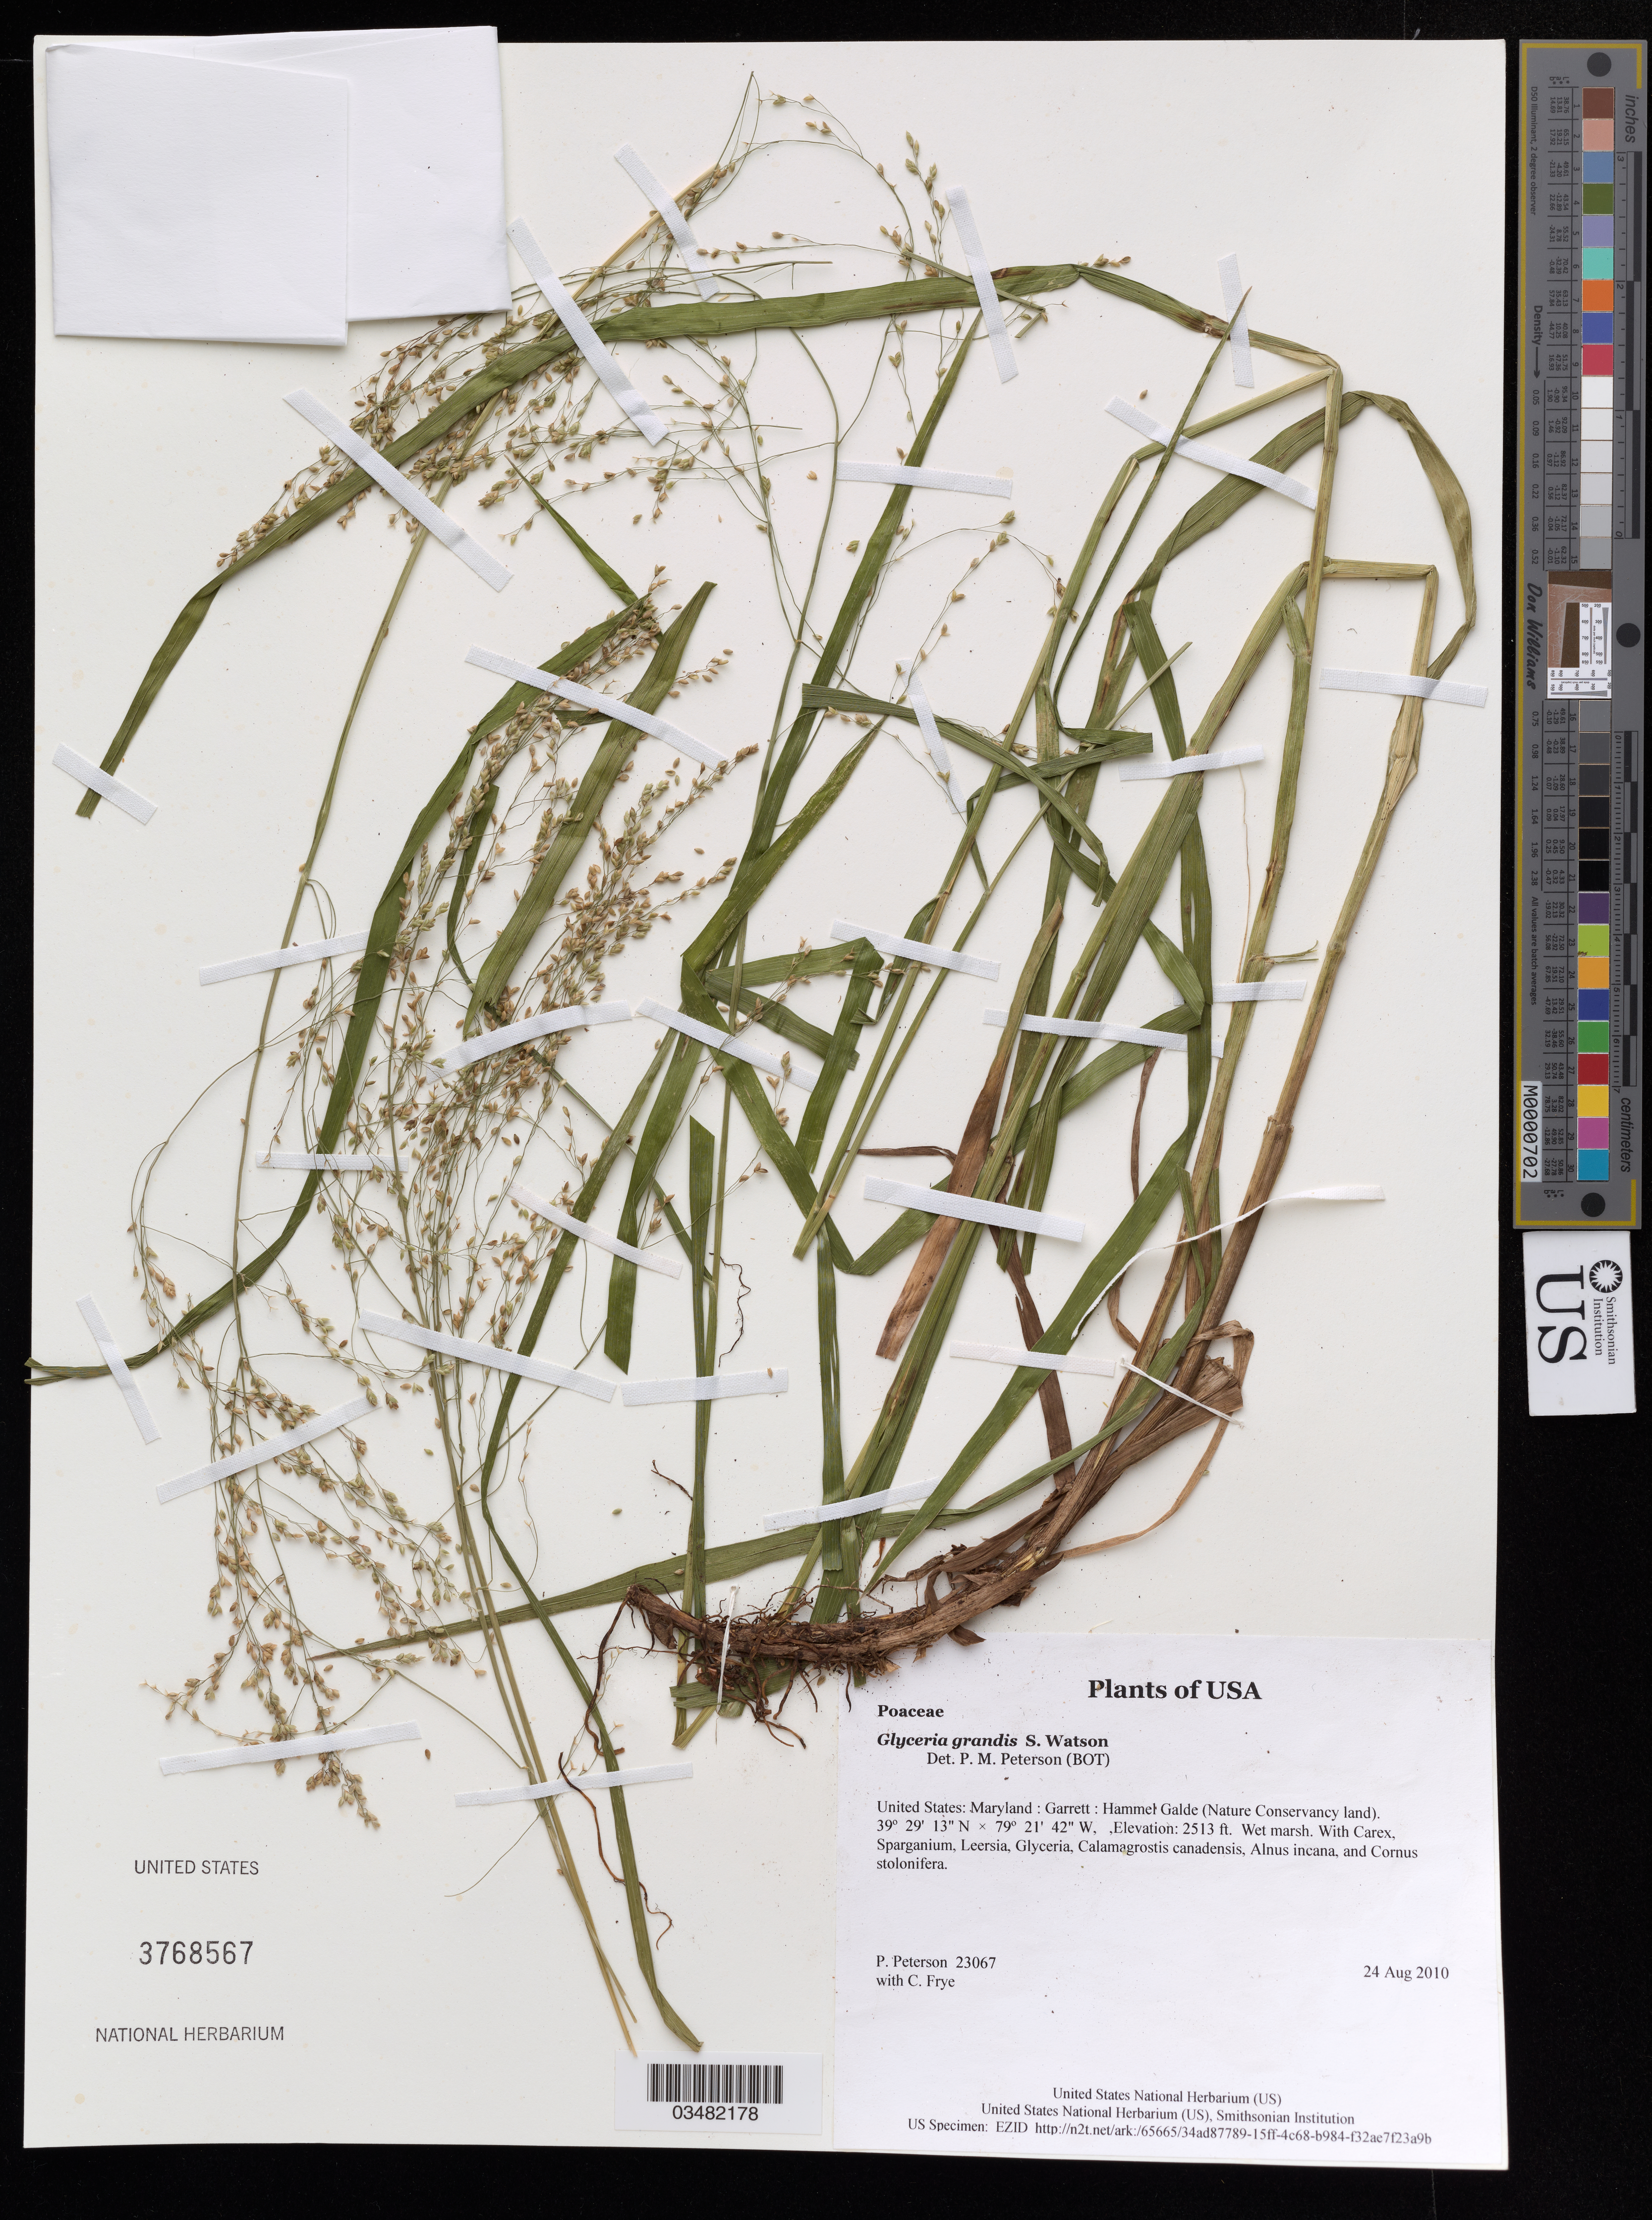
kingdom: Plantae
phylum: Tracheophyta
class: Liliopsida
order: Poales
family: Poaceae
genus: Glyceria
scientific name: Glyceria grandis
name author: S. Watson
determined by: Peterson, Paul M., (BOT), Smithsonian Institution - National Museum of Natural History (UNITED STATES)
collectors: P. M. Peterson & C. Frye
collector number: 23067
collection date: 2010-08-24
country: United States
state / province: Maryland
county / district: Garrett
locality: Hammel Glade (Nature Conservancy land).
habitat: Wet marsh.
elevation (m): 766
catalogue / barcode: US 3768567